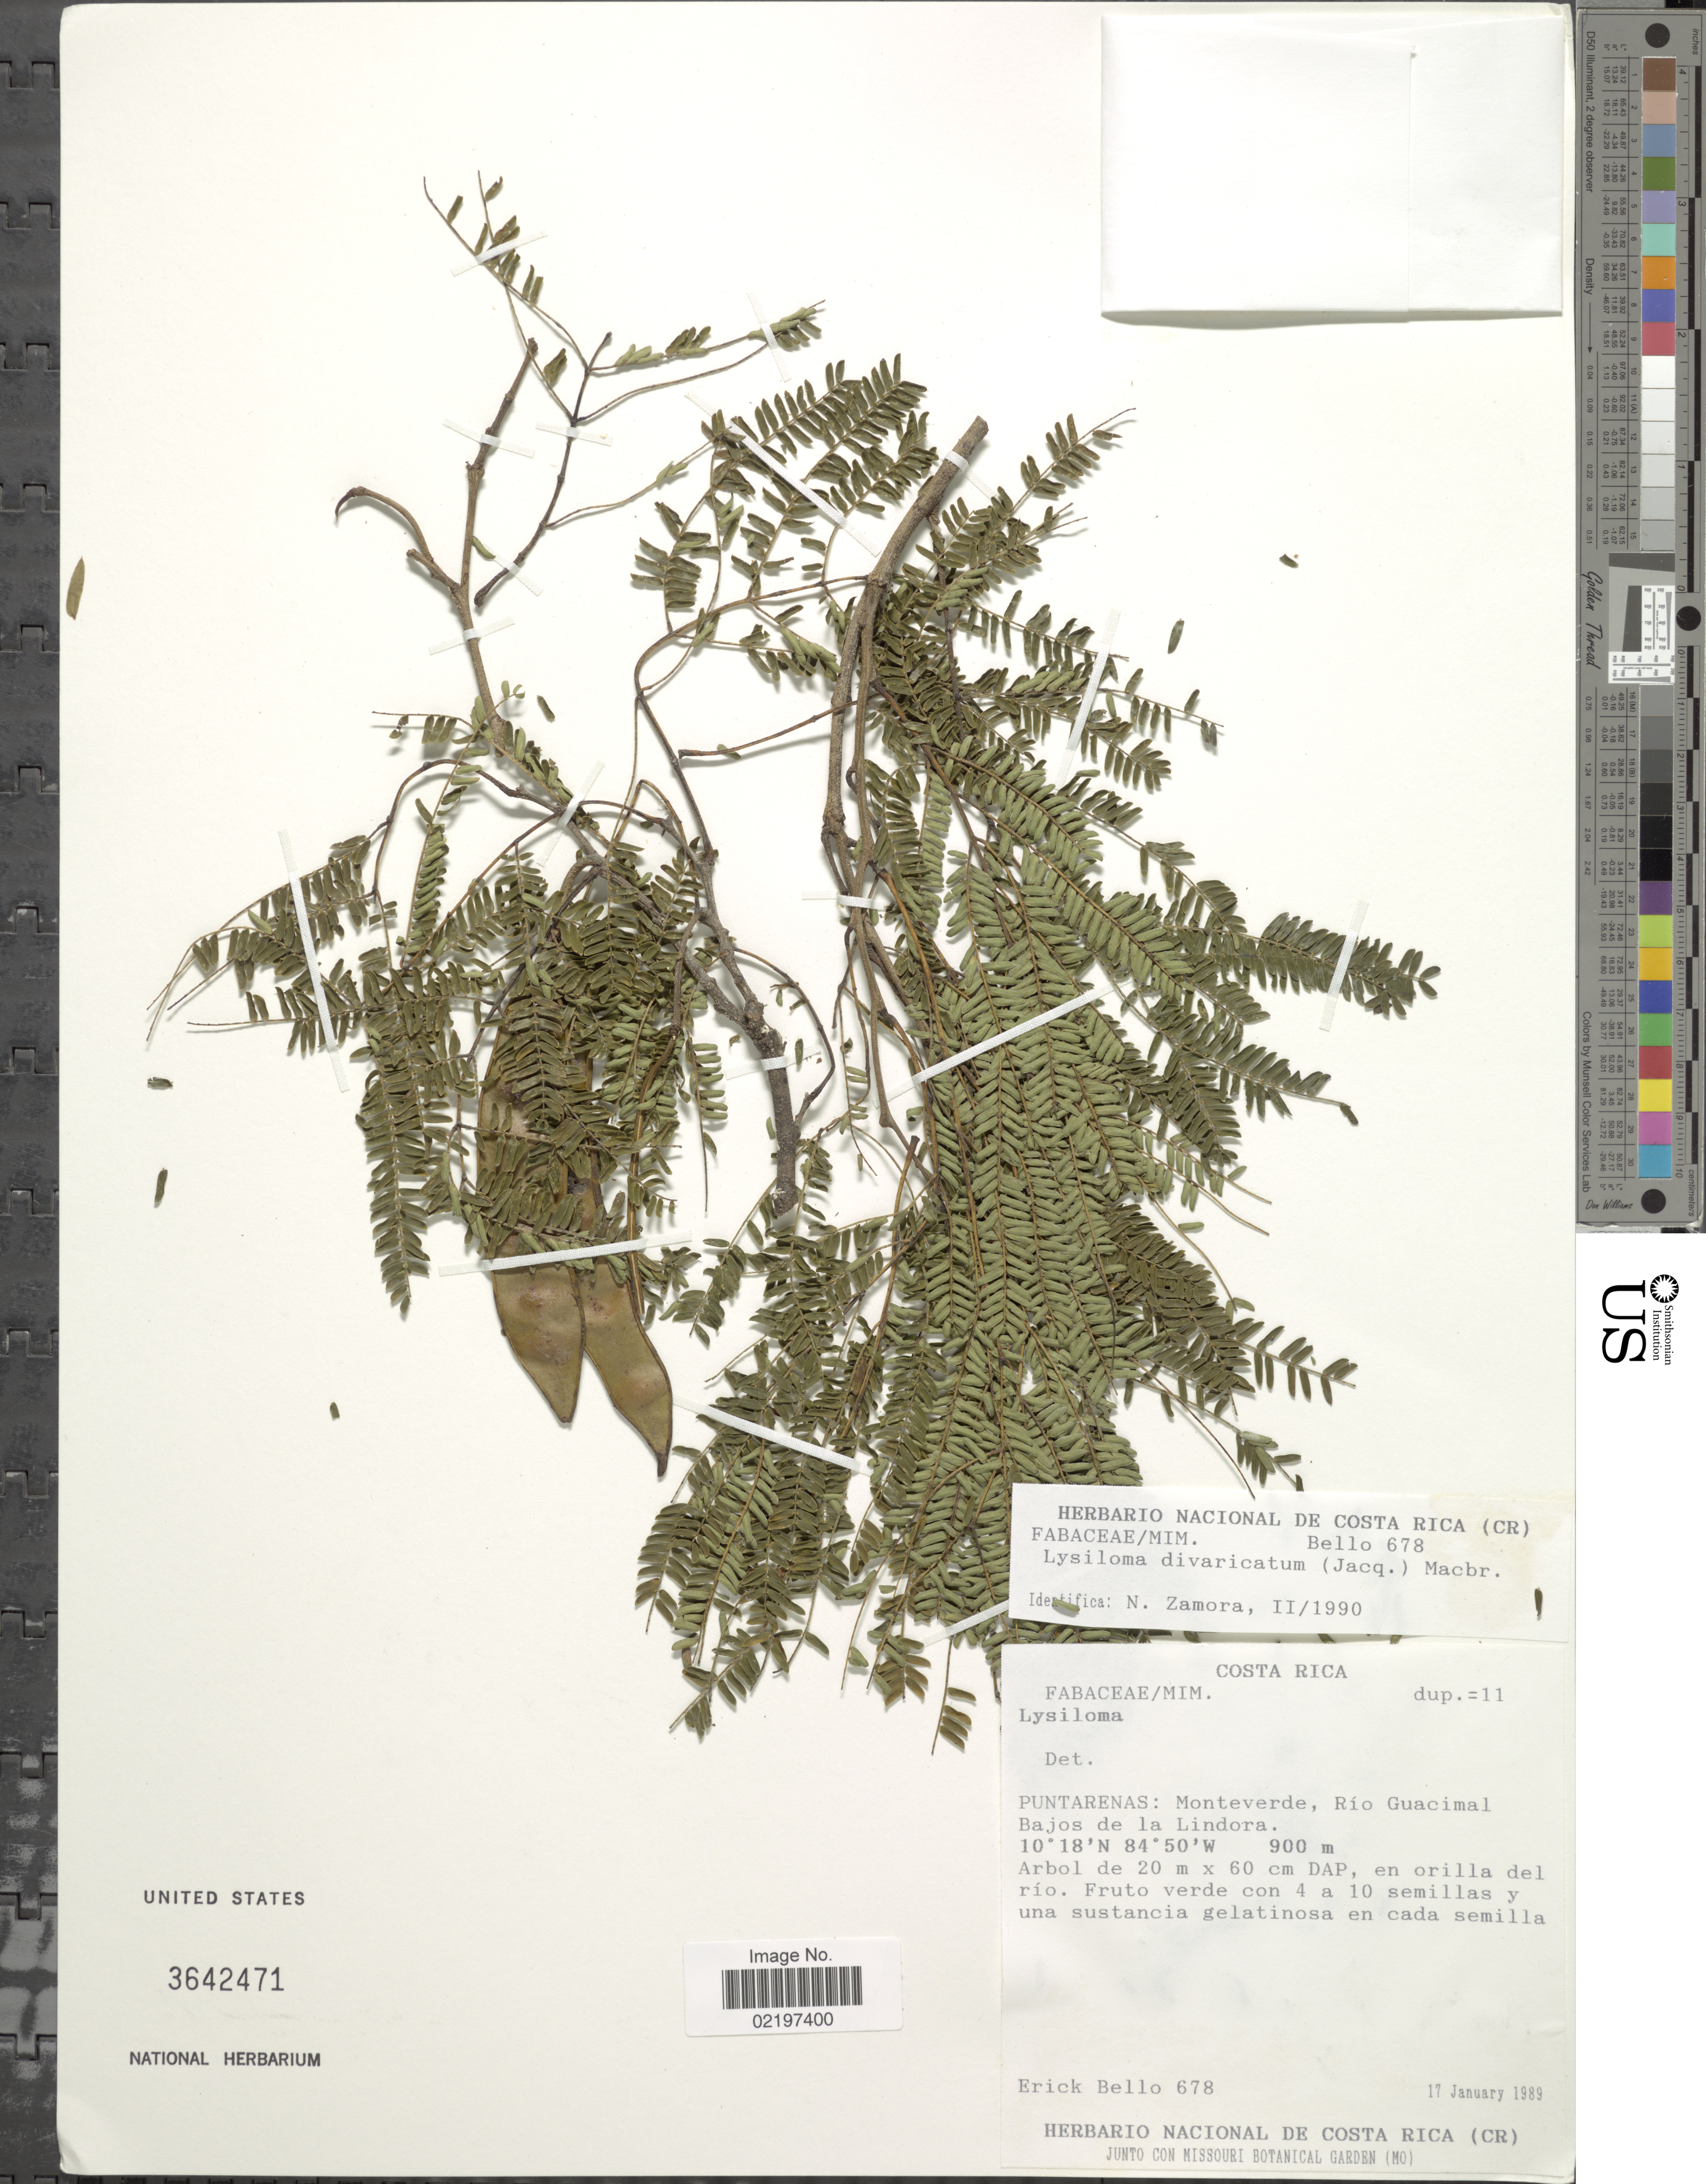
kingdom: Plantae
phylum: Tracheophyta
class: Magnoliopsida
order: Fabales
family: Fabaceae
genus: Lysiloma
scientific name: Lysiloma divaricatum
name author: (Jacq.) J.F. Macbr.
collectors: E. Bello C.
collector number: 678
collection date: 1989-01-17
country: Costa Rica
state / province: Puntarenas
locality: Monteverde, Río Guacimal, Bajos de la Lindora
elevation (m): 900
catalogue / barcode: US 3642471